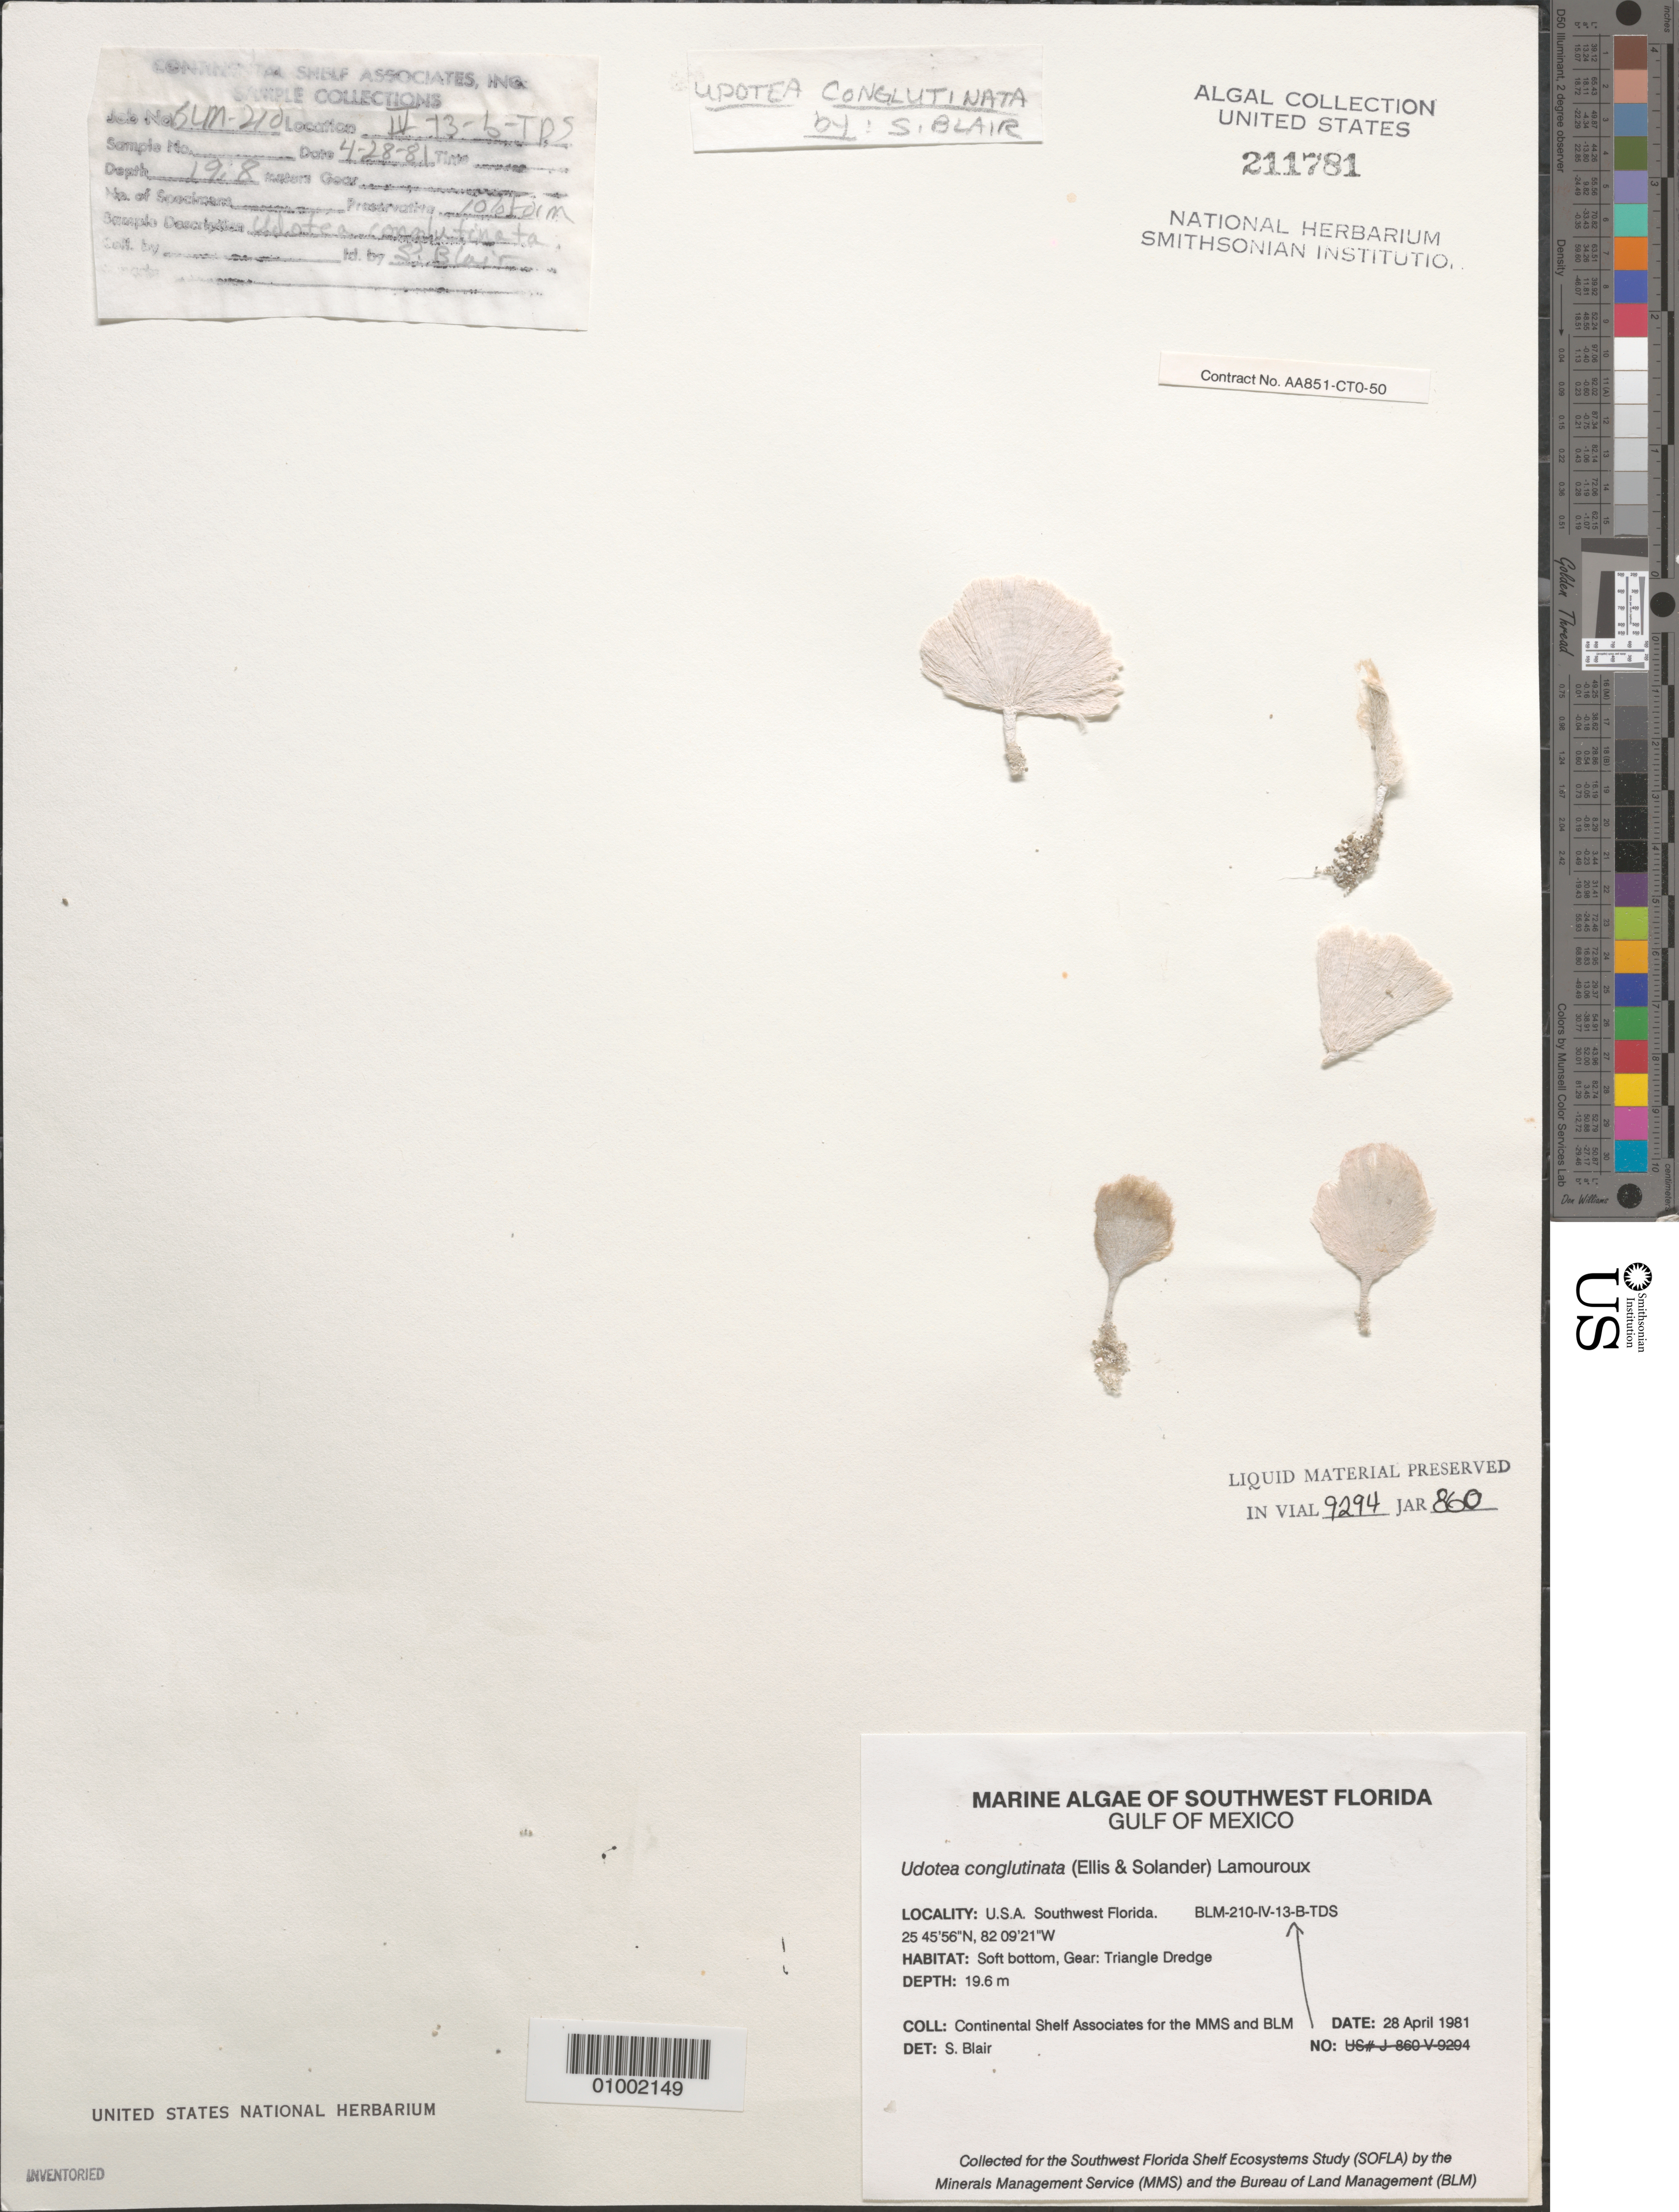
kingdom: Plantae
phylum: Chlorophyta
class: Ulvophyceae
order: Bryopsidales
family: Udoteaceae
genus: Udotea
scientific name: Udotea conglutinata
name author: (Ellis & Sol.) J.V.Lamouroux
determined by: Blair, S. M.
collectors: Continental Shelf Associates for the MMS/BLM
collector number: BLM-210-IV-13-B-TDS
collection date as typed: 28 Apr 1981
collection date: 1981-04-28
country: United States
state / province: Florida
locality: Gulf of Mexico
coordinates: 25 45'56"N, 82 09'21"W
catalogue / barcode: US 211781